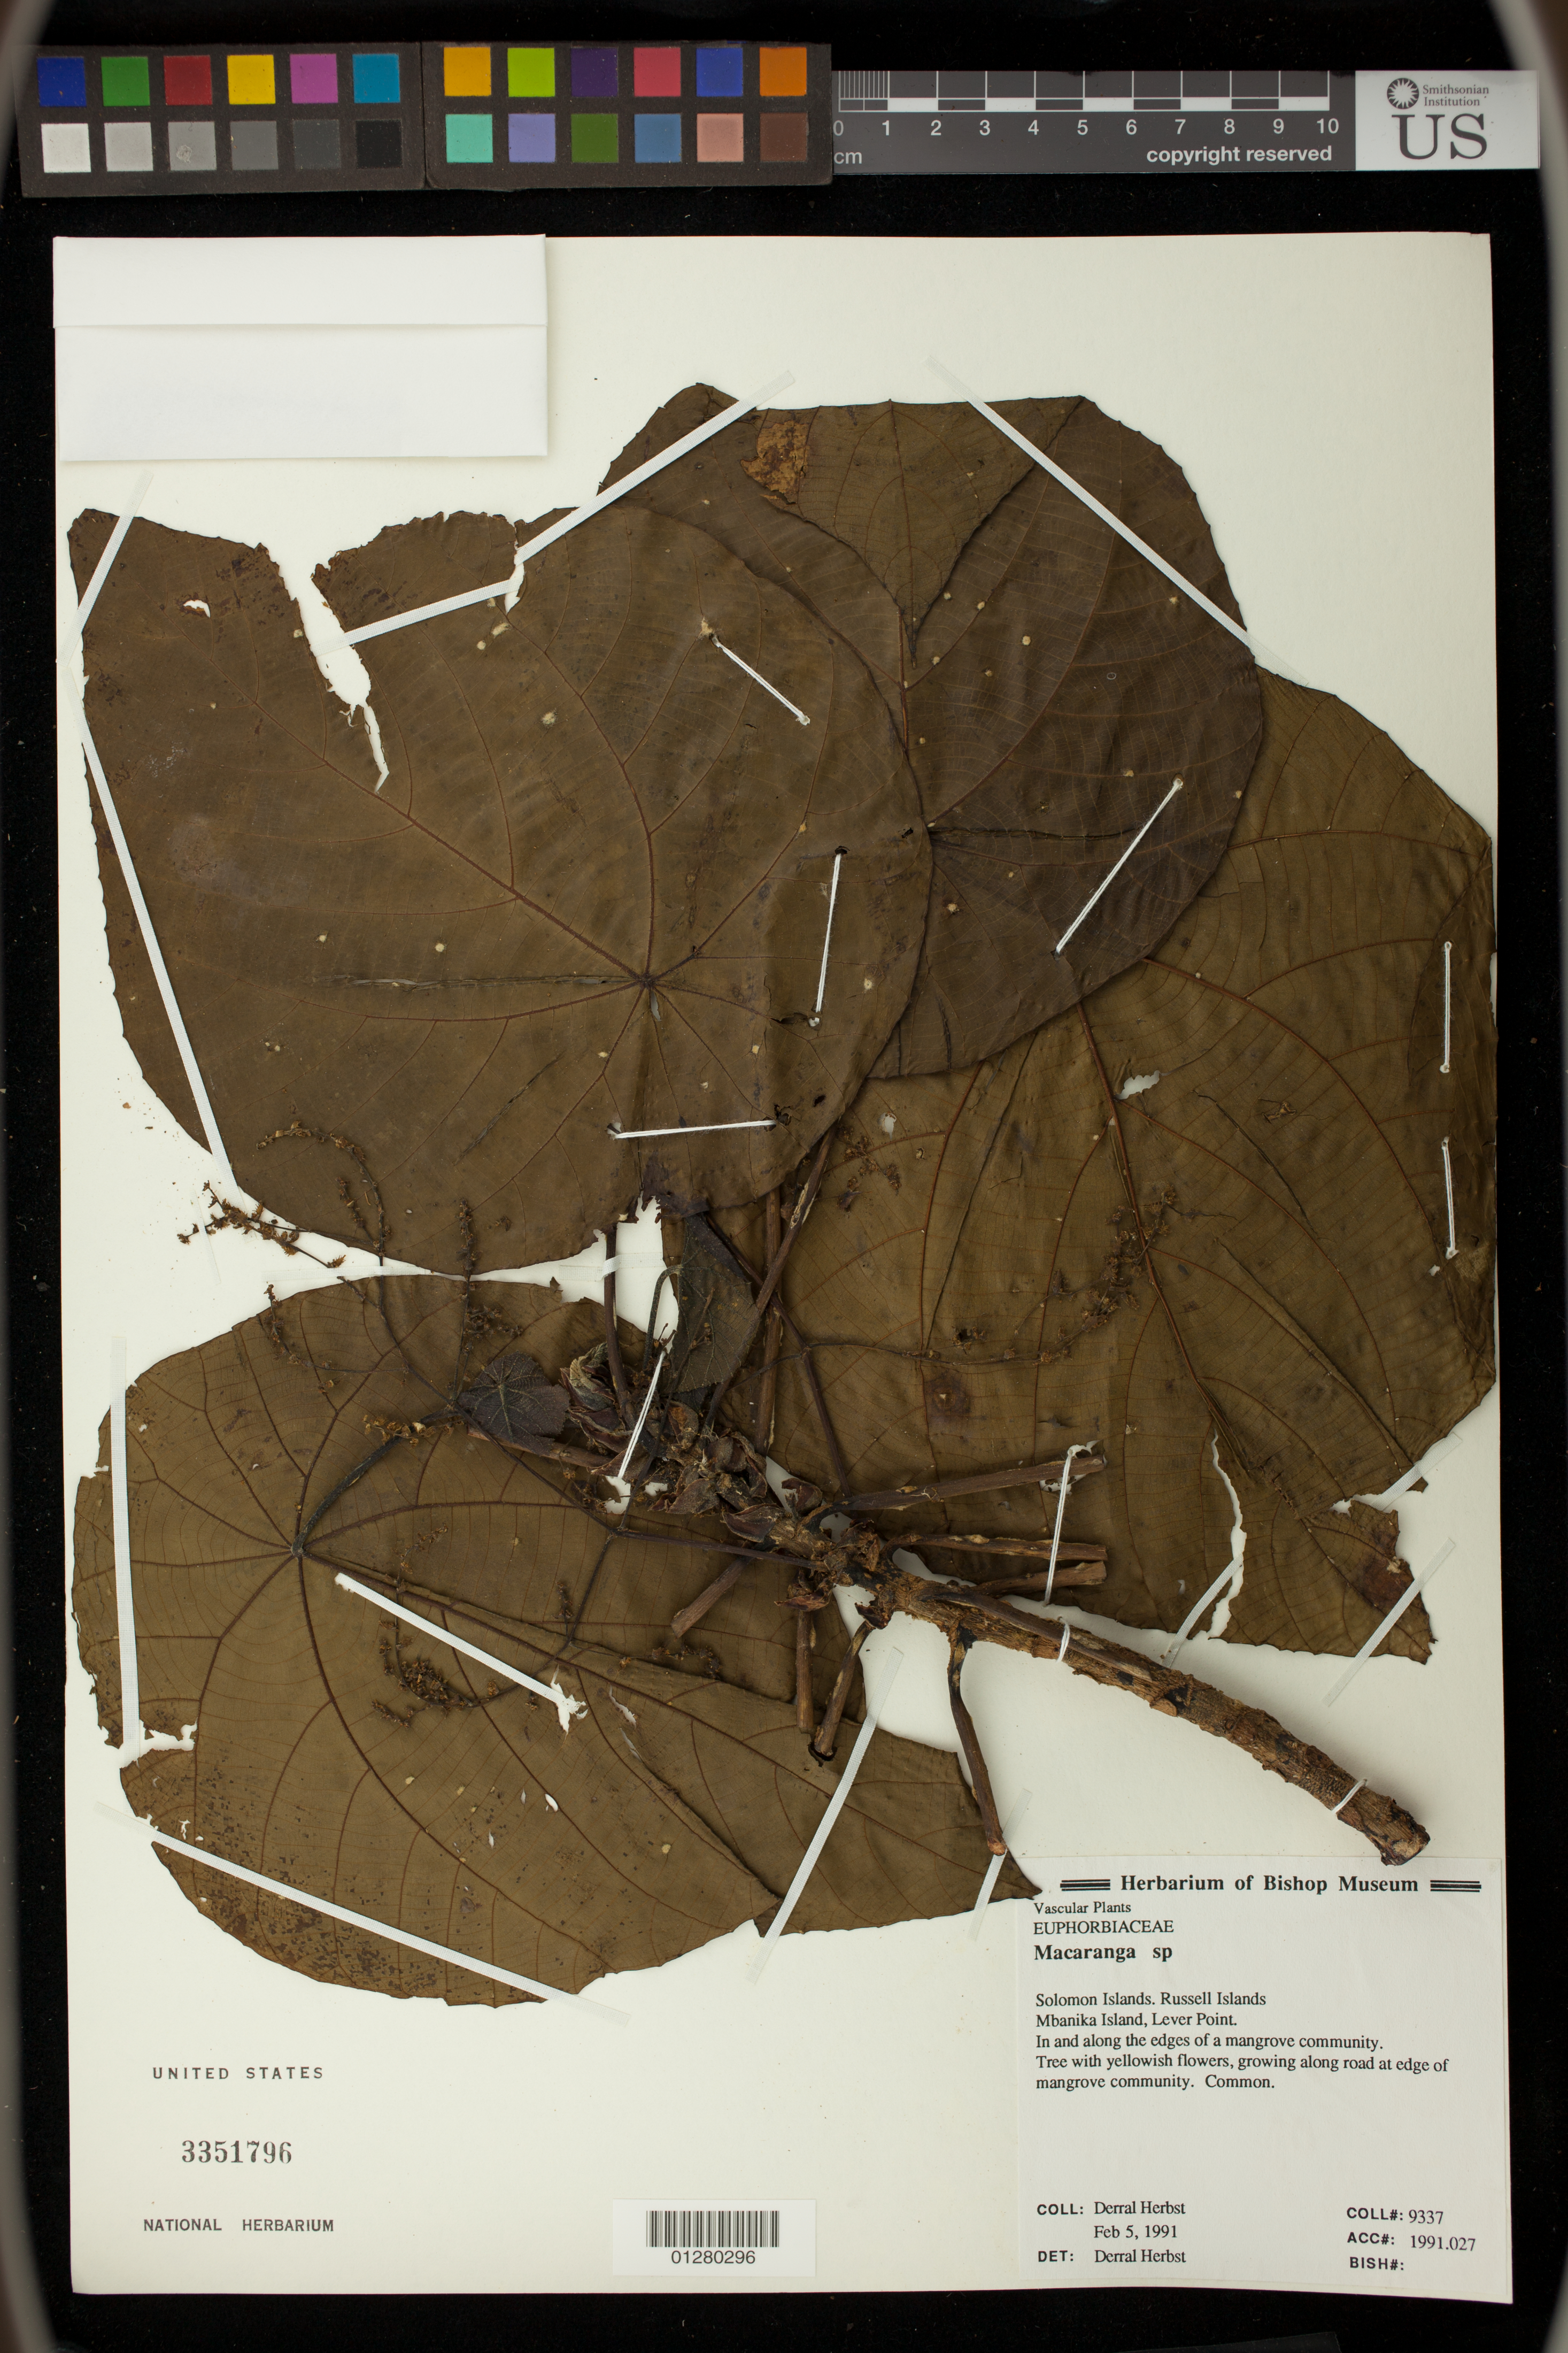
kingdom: Plantae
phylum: Tracheophyta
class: Magnoliopsida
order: Malpighiales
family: Euphorbiaceae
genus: Macaranga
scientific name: Macaranga sp.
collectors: D. R. Herbst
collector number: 9337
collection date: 1991-02-05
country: Solomon Islands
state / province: Central Province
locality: Russell Islands, Mbanika Island, Lever Point. In and along the edges of a mangrove community.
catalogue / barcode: US 3351796